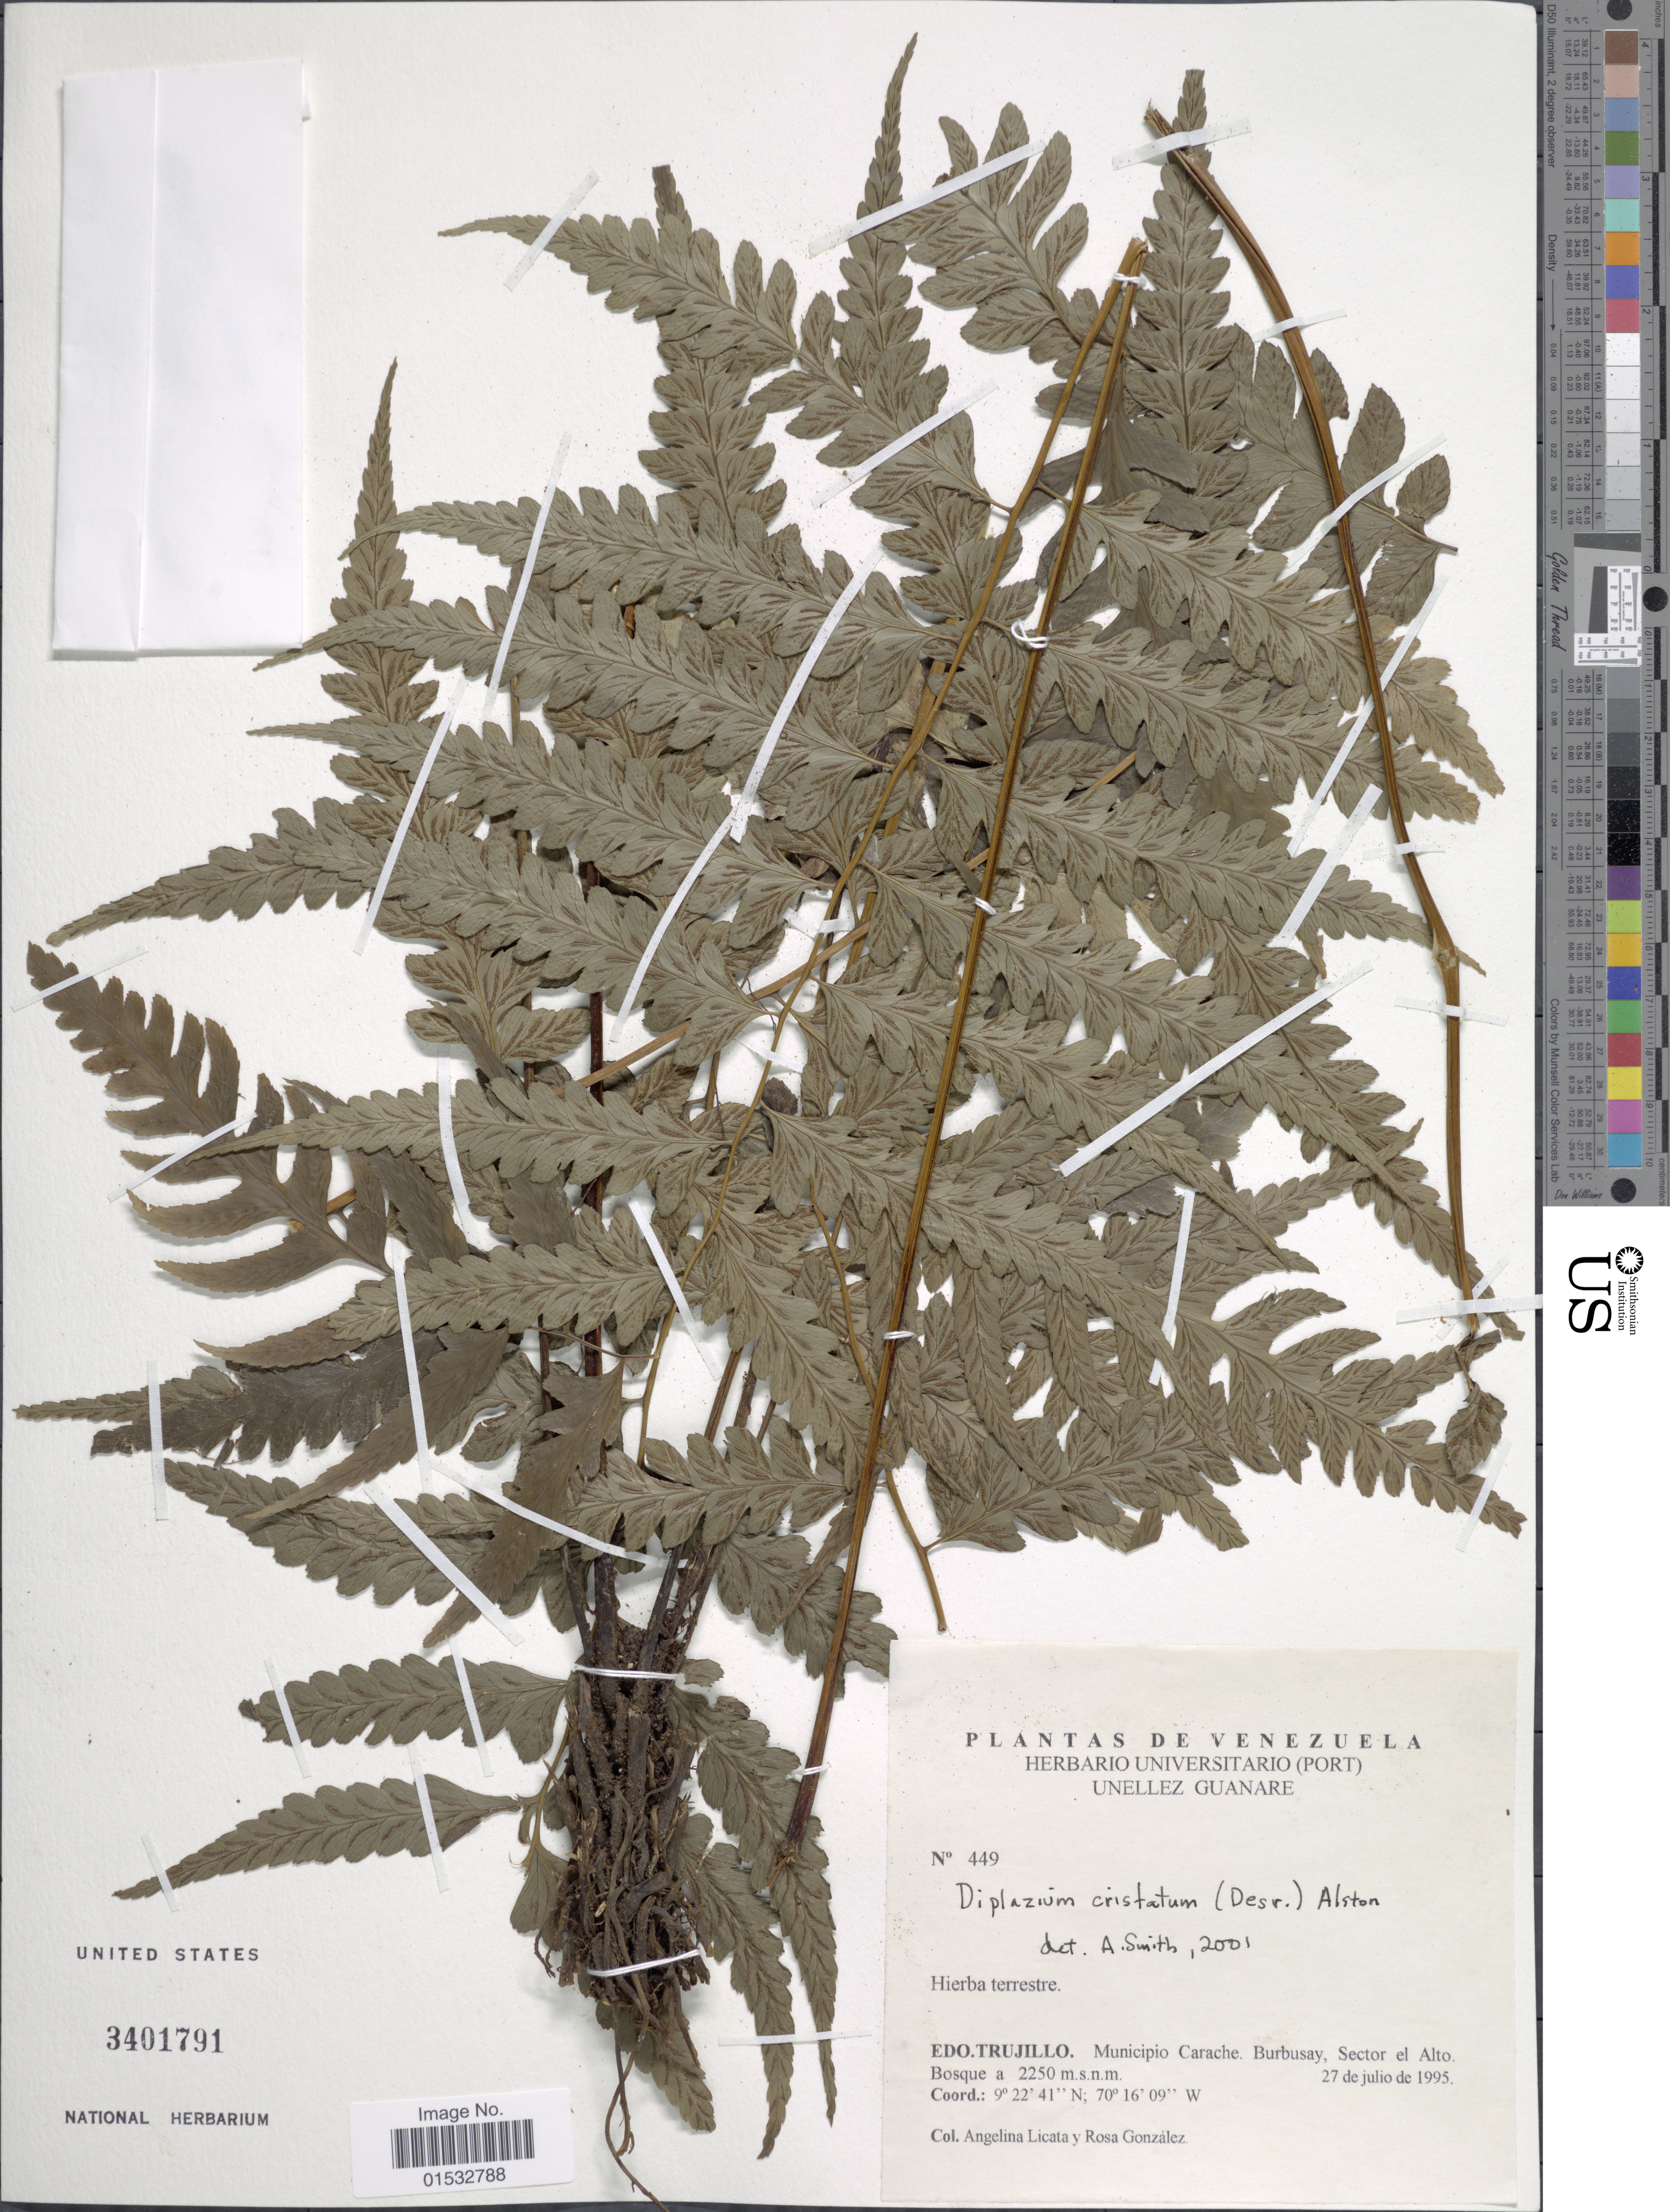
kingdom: Plantae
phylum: Tracheophyta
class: Polypodiopsida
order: Polypodiales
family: Athyriaceae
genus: Diplazium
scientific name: Diplazium cristatum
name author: (Desr.) Alston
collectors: A. Licata & R. González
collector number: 449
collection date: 1995-07-27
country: Venezuela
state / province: Trujillo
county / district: Carache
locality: Burbusay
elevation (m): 2250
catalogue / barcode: US 3401791